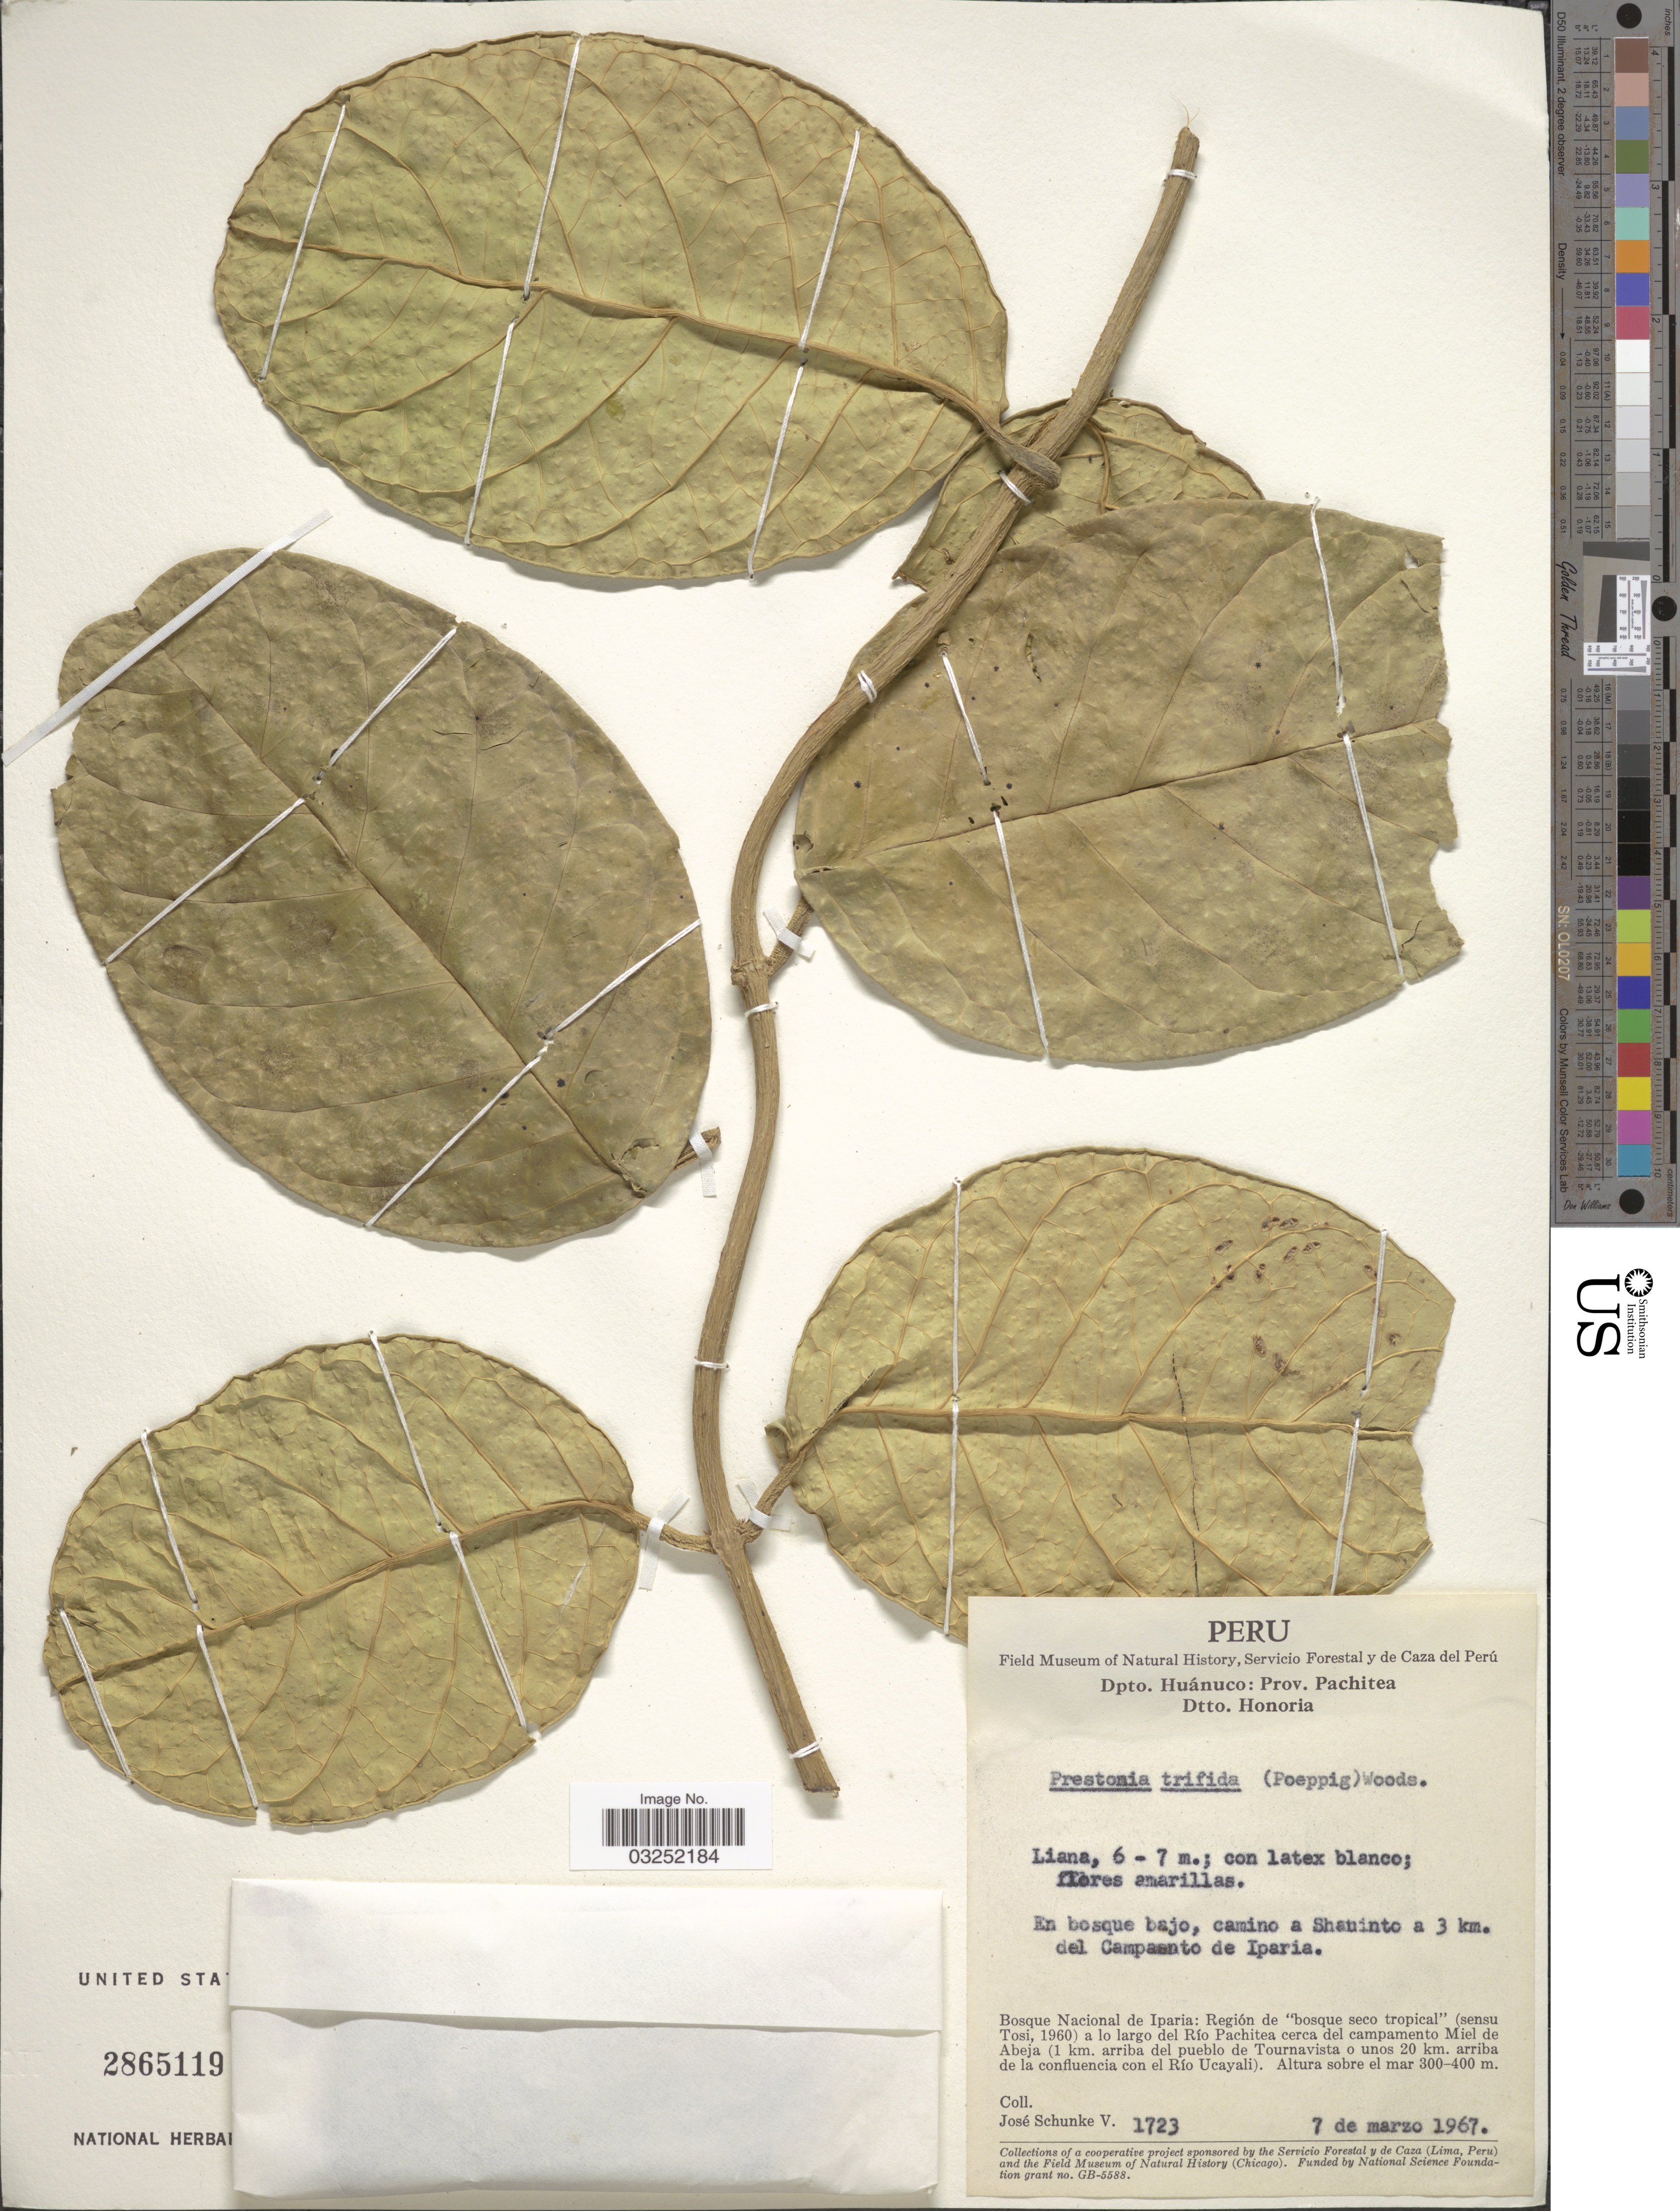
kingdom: Plantae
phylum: Tracheophyta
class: Magnoliopsida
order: Gentianales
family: Apocynaceae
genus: Prestonia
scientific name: Prestonia trifida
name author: (Poepp.) Woodson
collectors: J. Schunke Vigo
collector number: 1723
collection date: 1967-03-07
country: Peru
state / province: Huánuco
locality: En bosque bajo, camino a Shauinto a 3 km. del Campanto de Iparia, Bosque Nacional de Iparia: Región de "bosque seco tropical" (sensu Tosi, 1960) a lo largo del Río Pachitea cerca del campamento Miel de Abeja (1 km. arriba del pueblo de Tournavista o unos 20 km. arriba de la confluencia con el Río Ucayali), Dtto. Honoria, Prov. Pachitea, Dpto. Huánuco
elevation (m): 300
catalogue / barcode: US 2865119